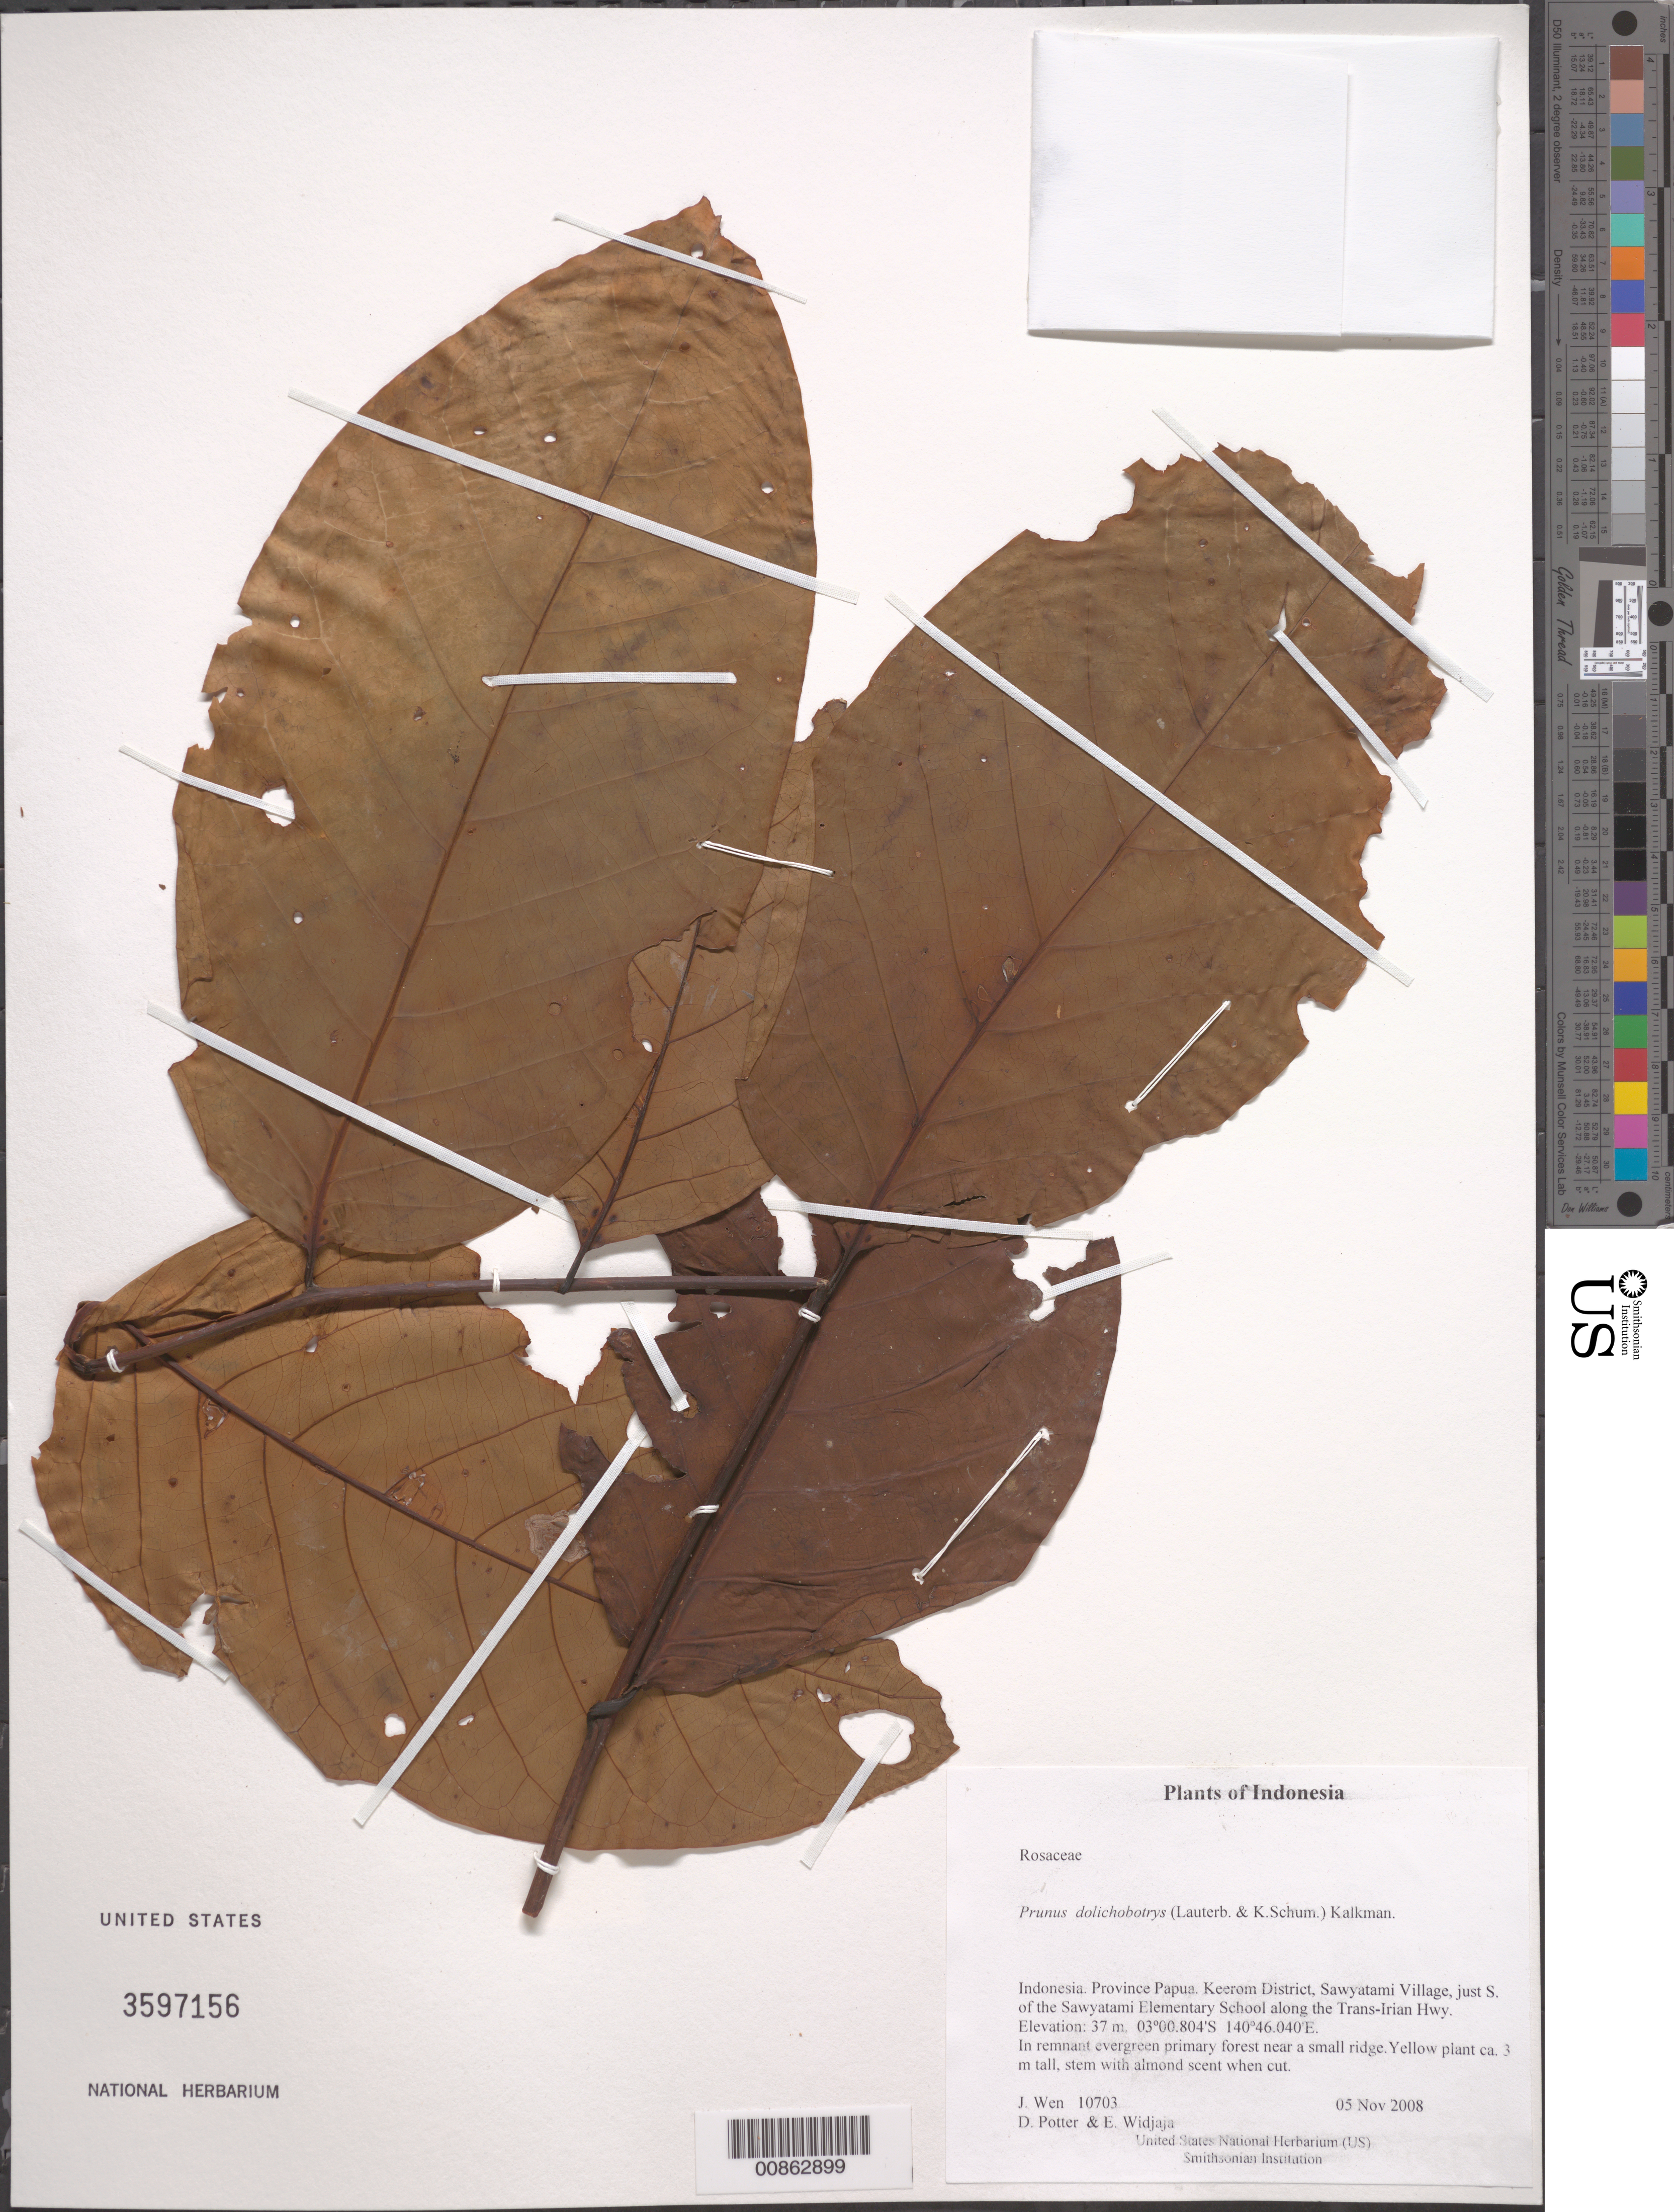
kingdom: Plantae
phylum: Tracheophyta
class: Magnoliopsida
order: Rosales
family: Rosaceae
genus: Prunus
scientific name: Prunus dolichobotrys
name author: (Lauterb. & K. Schum.) Kalkman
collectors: J. Wen, D. Potter & E. A. Widjaja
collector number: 10703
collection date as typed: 05 Nov 2008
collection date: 2008-11-05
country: Indonesia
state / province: Papua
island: New Guinea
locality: Keerom District, Sawyatami Village, just S. of the Sawyatami Elementary School along the Trans-Irian Hwy. Irian Barat.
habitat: In remnant evergreen primary forest near a small ridge.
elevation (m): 37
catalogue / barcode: US 3597156